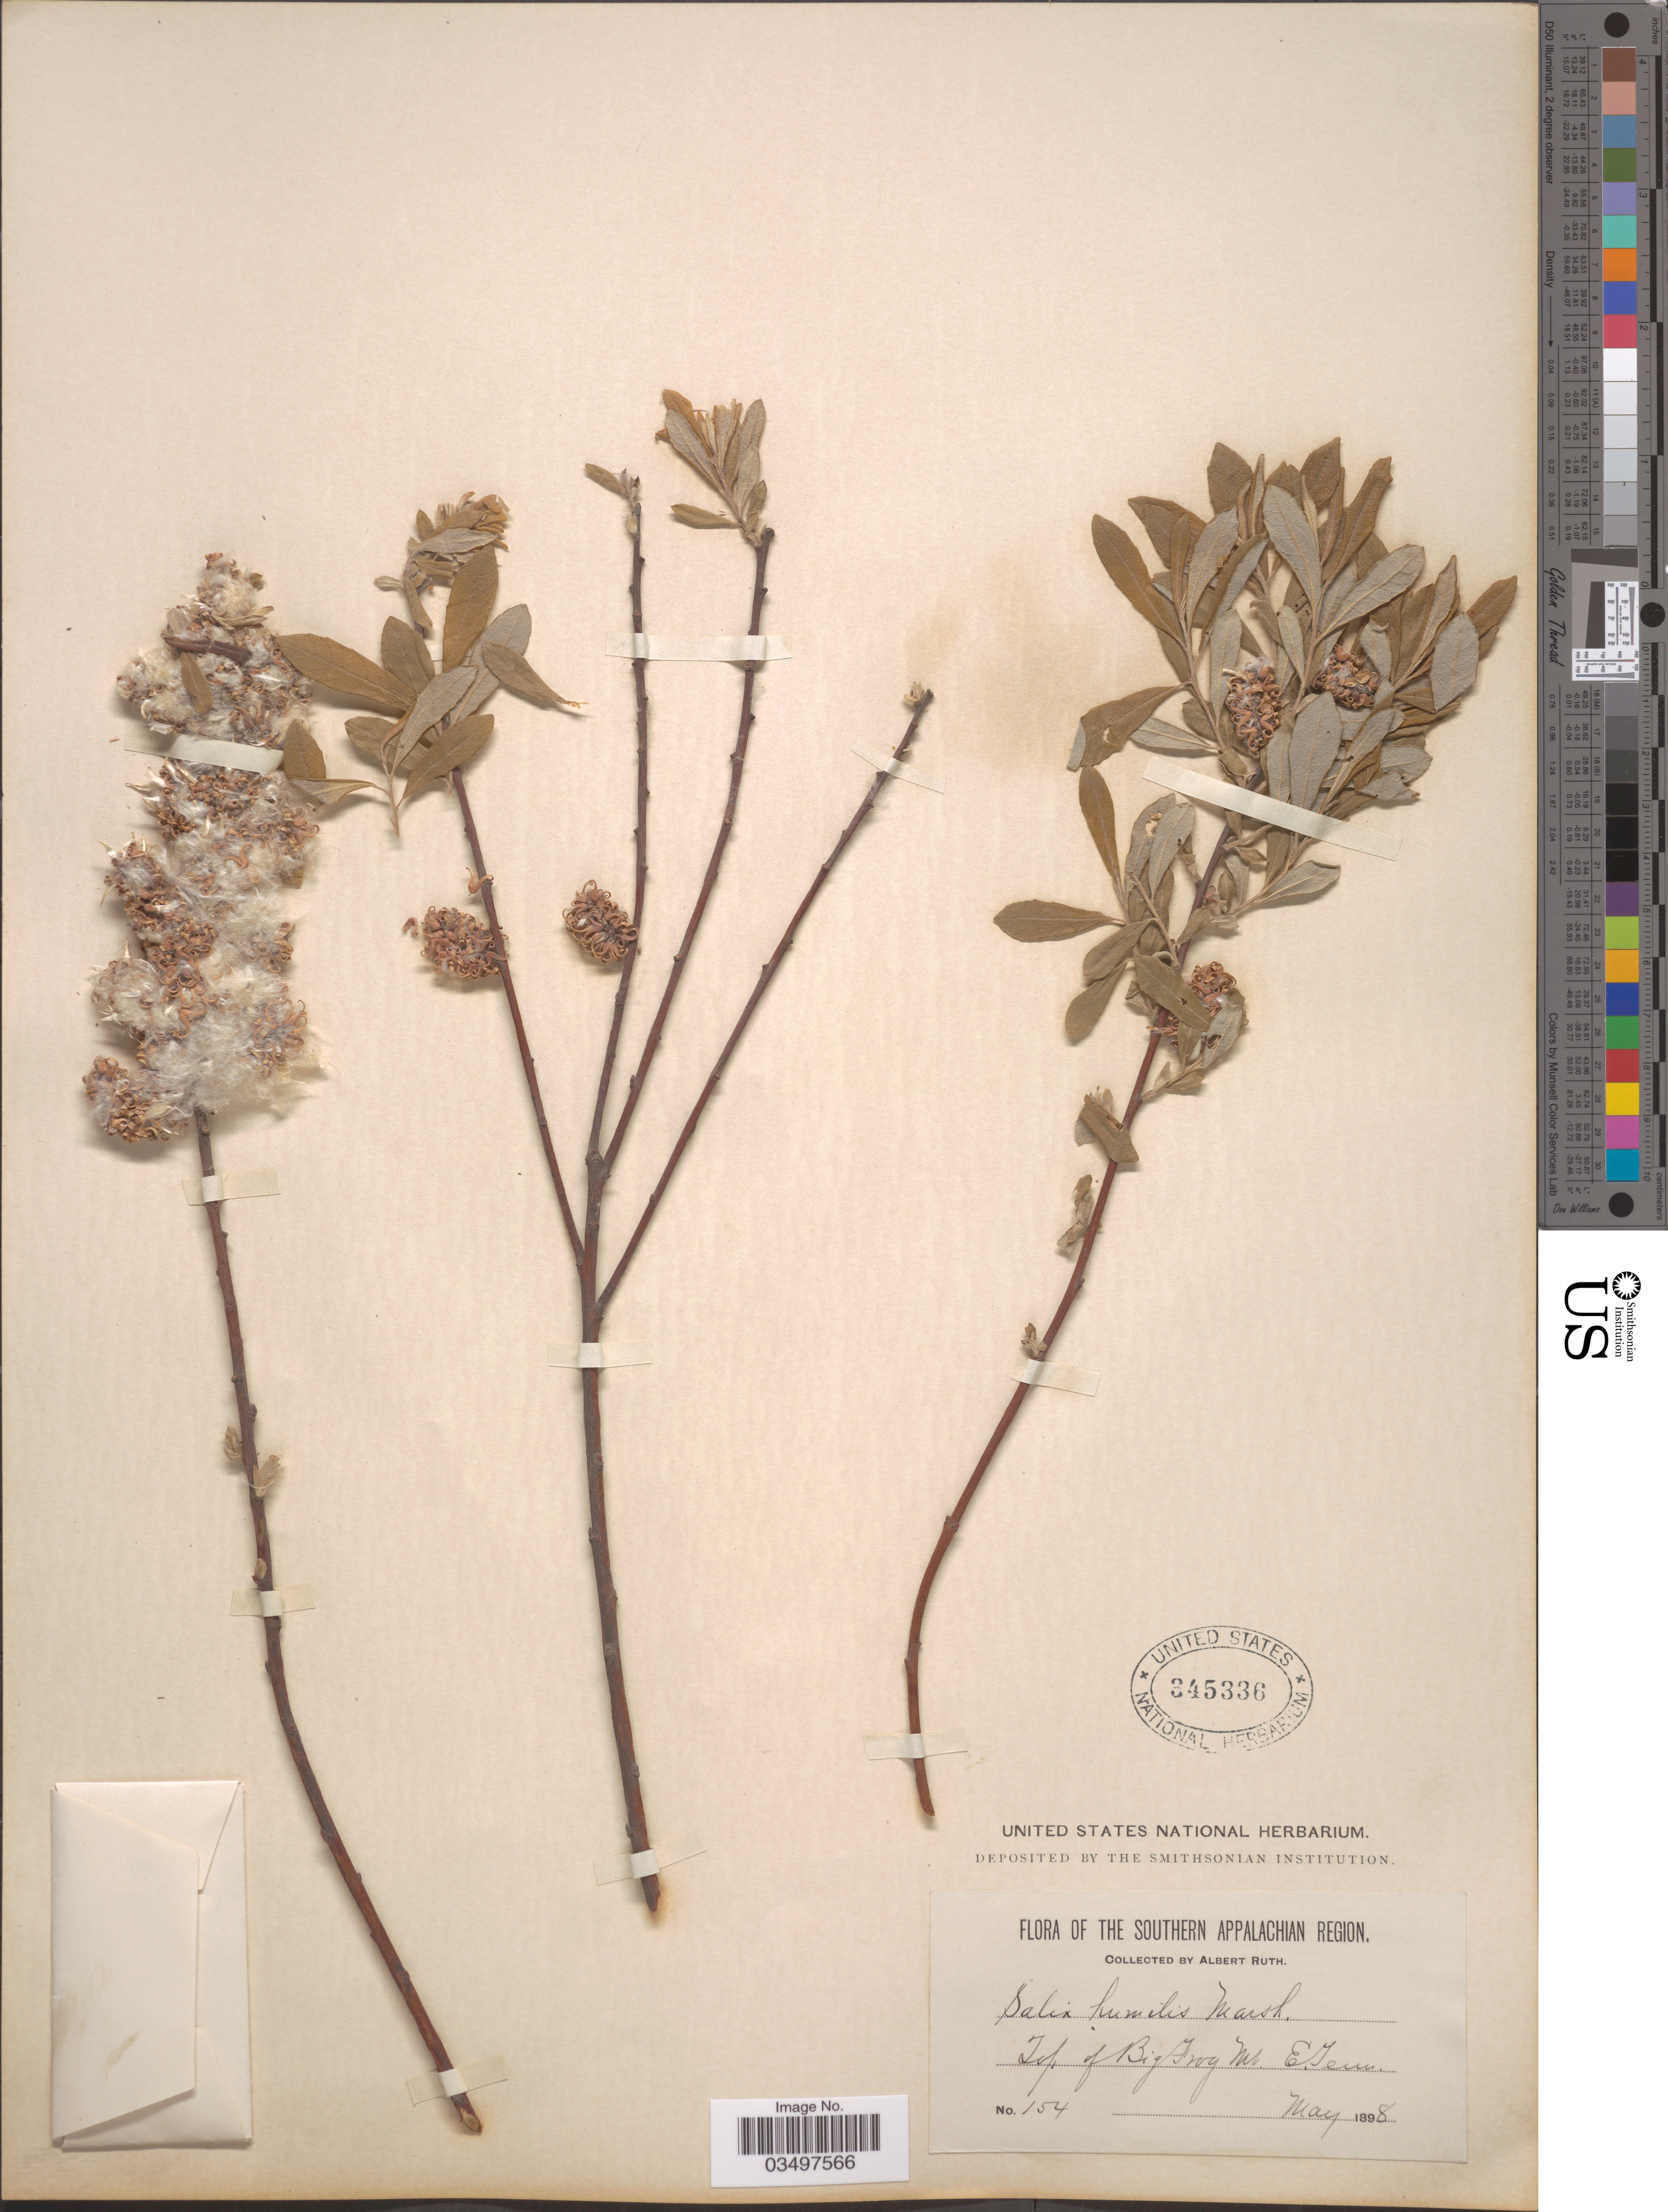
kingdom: Plantae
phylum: Tracheophyta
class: Magnoliopsida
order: Malpighiales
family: Salicaceae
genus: Salix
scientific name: Salix humilis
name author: Marshall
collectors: A. Ruth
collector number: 154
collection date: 1898-05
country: United States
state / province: Tennessee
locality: Southern Appalachian Region. Top of Big Frog Mt. E. Tenn.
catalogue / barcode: US 345336